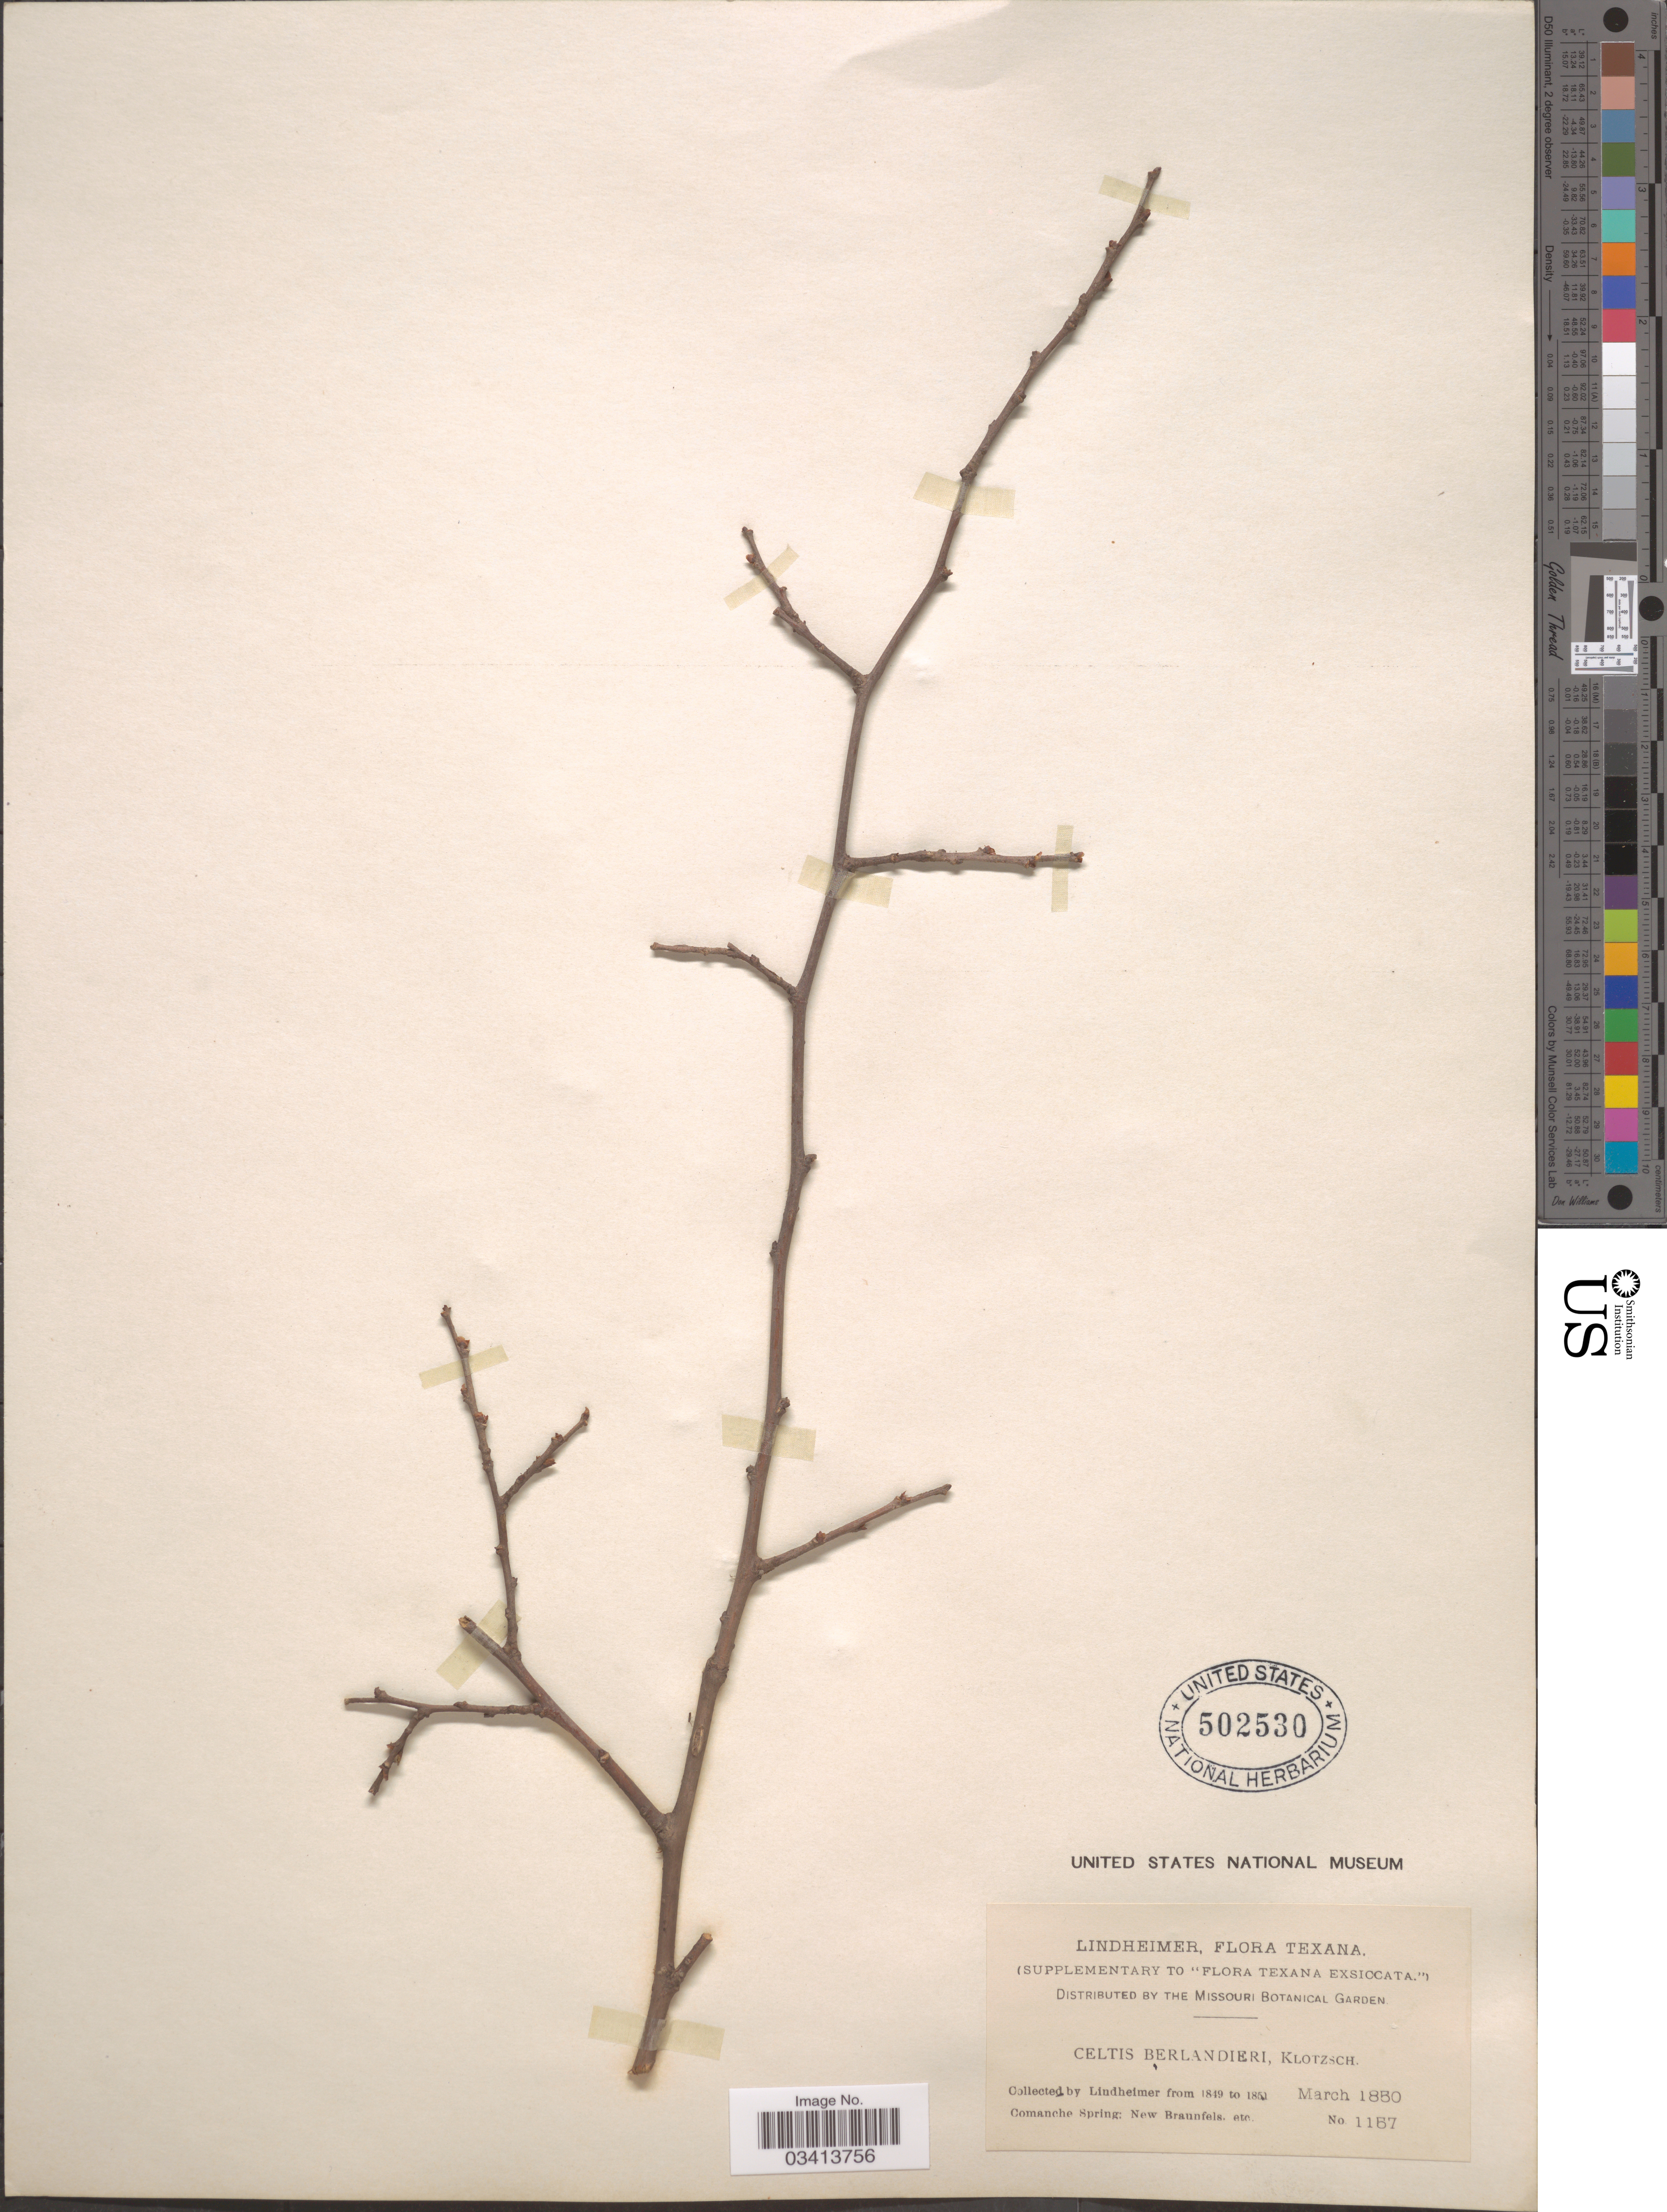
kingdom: Plantae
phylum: Tracheophyta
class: Magnoliopsida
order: Rosales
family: Cannabaceae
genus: Celtis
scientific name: Celtis laevigata var. texana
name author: Sarg.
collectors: -. Lindheimer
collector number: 1157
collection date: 1850-03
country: United States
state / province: Texas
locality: Comanche Spring: New Braunfels.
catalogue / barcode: US 502530